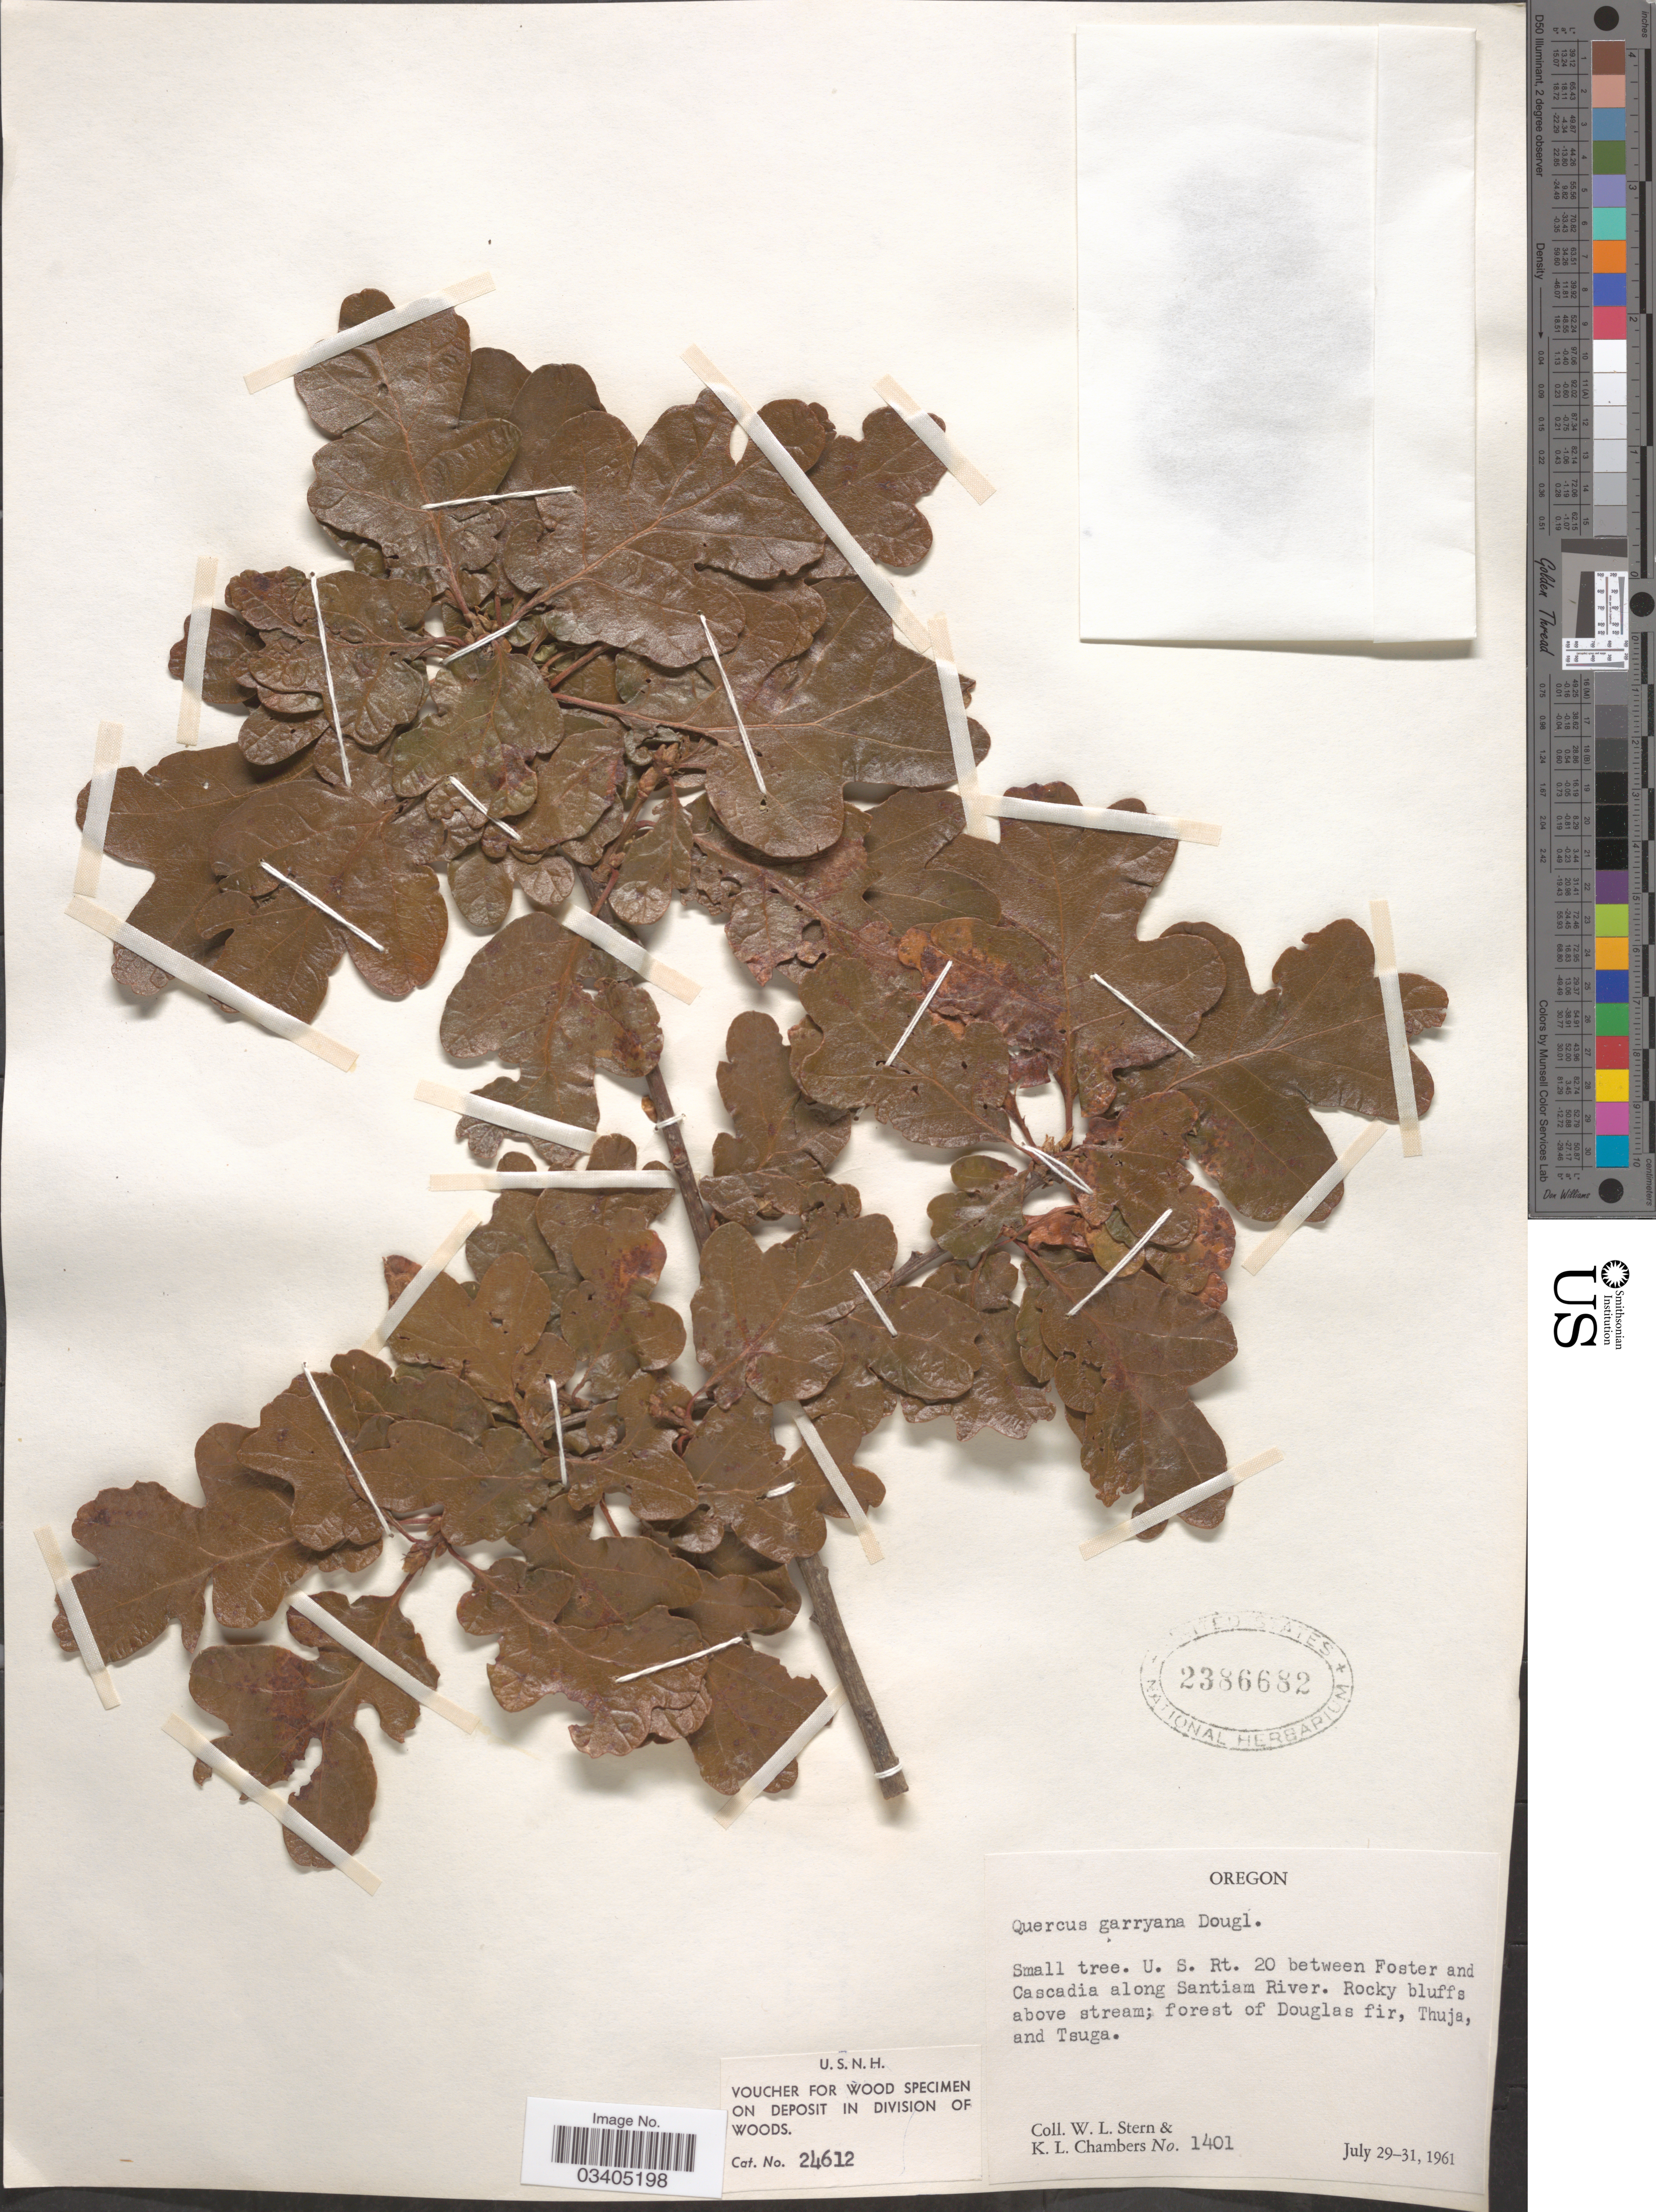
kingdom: Plantae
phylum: Tracheophyta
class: Magnoliopsida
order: Fagales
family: Fagaceae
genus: Quercus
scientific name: Quercus garryana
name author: Douglas ex Hook.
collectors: W. L. Stern & K. Chambers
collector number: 1401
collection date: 1961-07-29/1961-07-31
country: United States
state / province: Oregon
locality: U.S. Rt. 20 between Foster and Cascadia along Santiam River. Rocky bluffs above stream.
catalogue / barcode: US 2386682